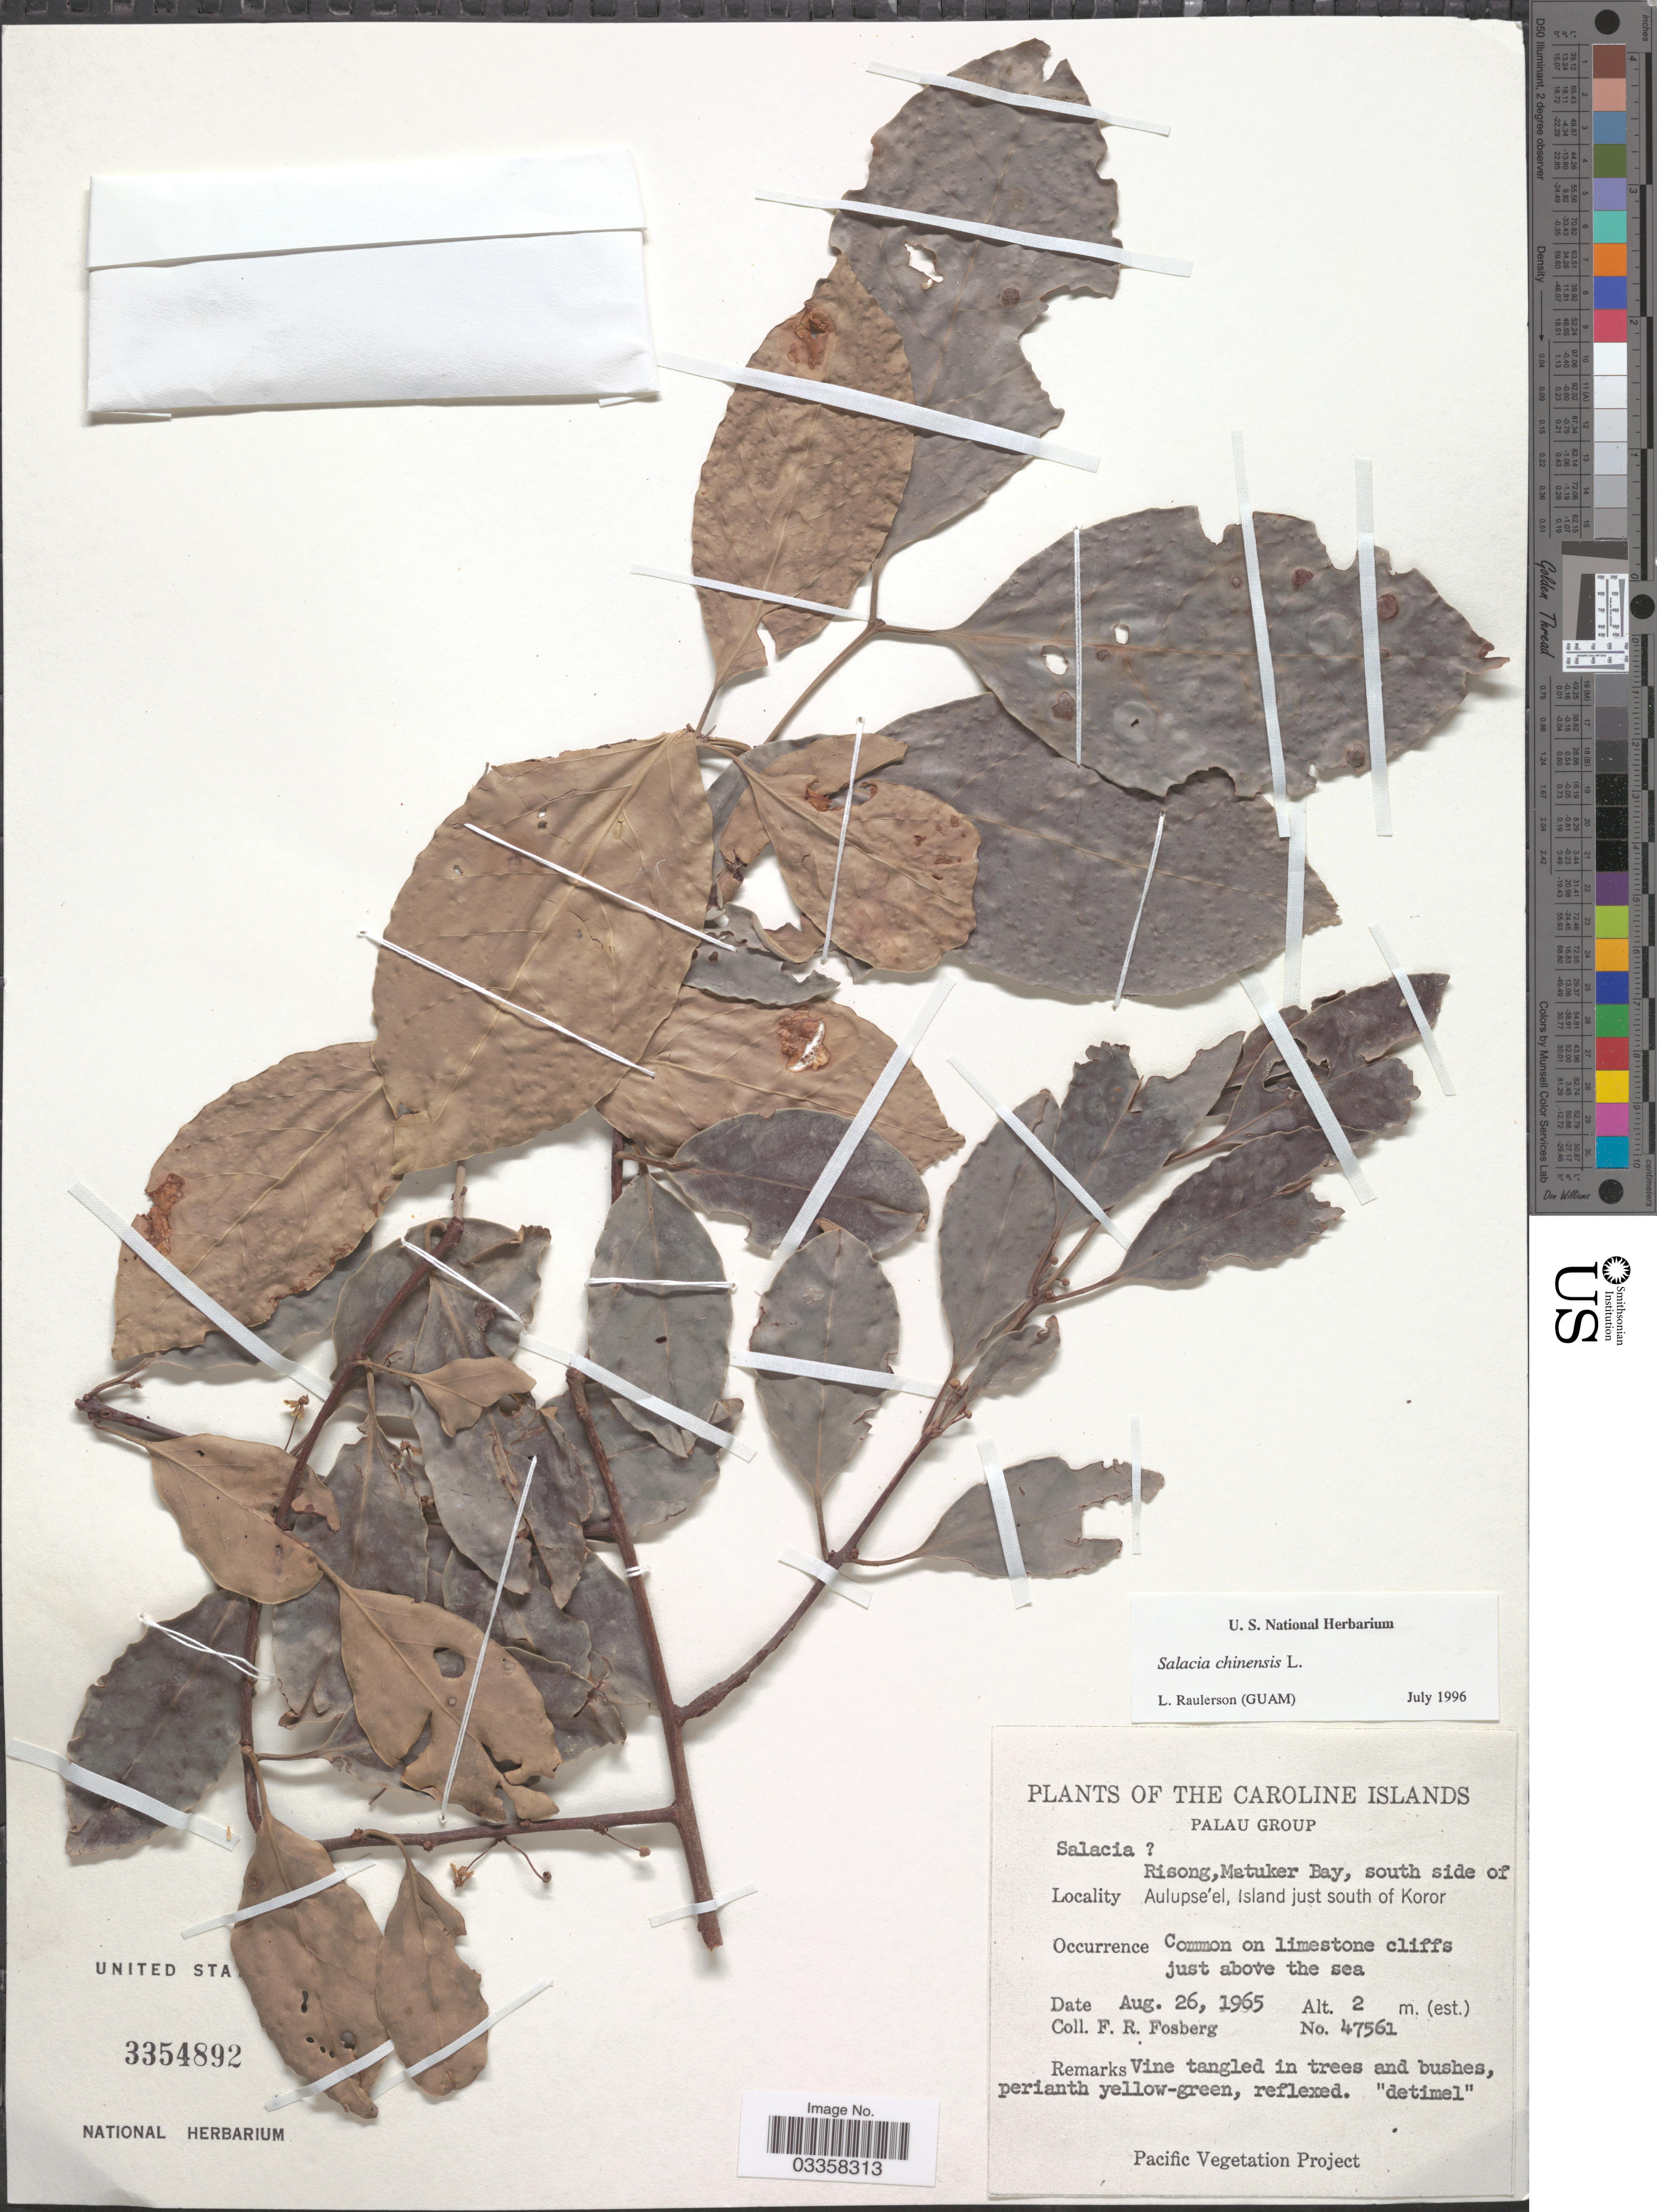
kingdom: Plantae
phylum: Tracheophyta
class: Magnoliopsida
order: Celastrales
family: Celastraceae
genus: Salacia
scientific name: Salacia chinensis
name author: L.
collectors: F. R. Fosberg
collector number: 47561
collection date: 1965-08-26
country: Palau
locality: The Caroline Islands. Palau Group. Risong, Matuker Bay, south side of Aulupse'el, Island just south of Koror.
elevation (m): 2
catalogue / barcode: US 3354892